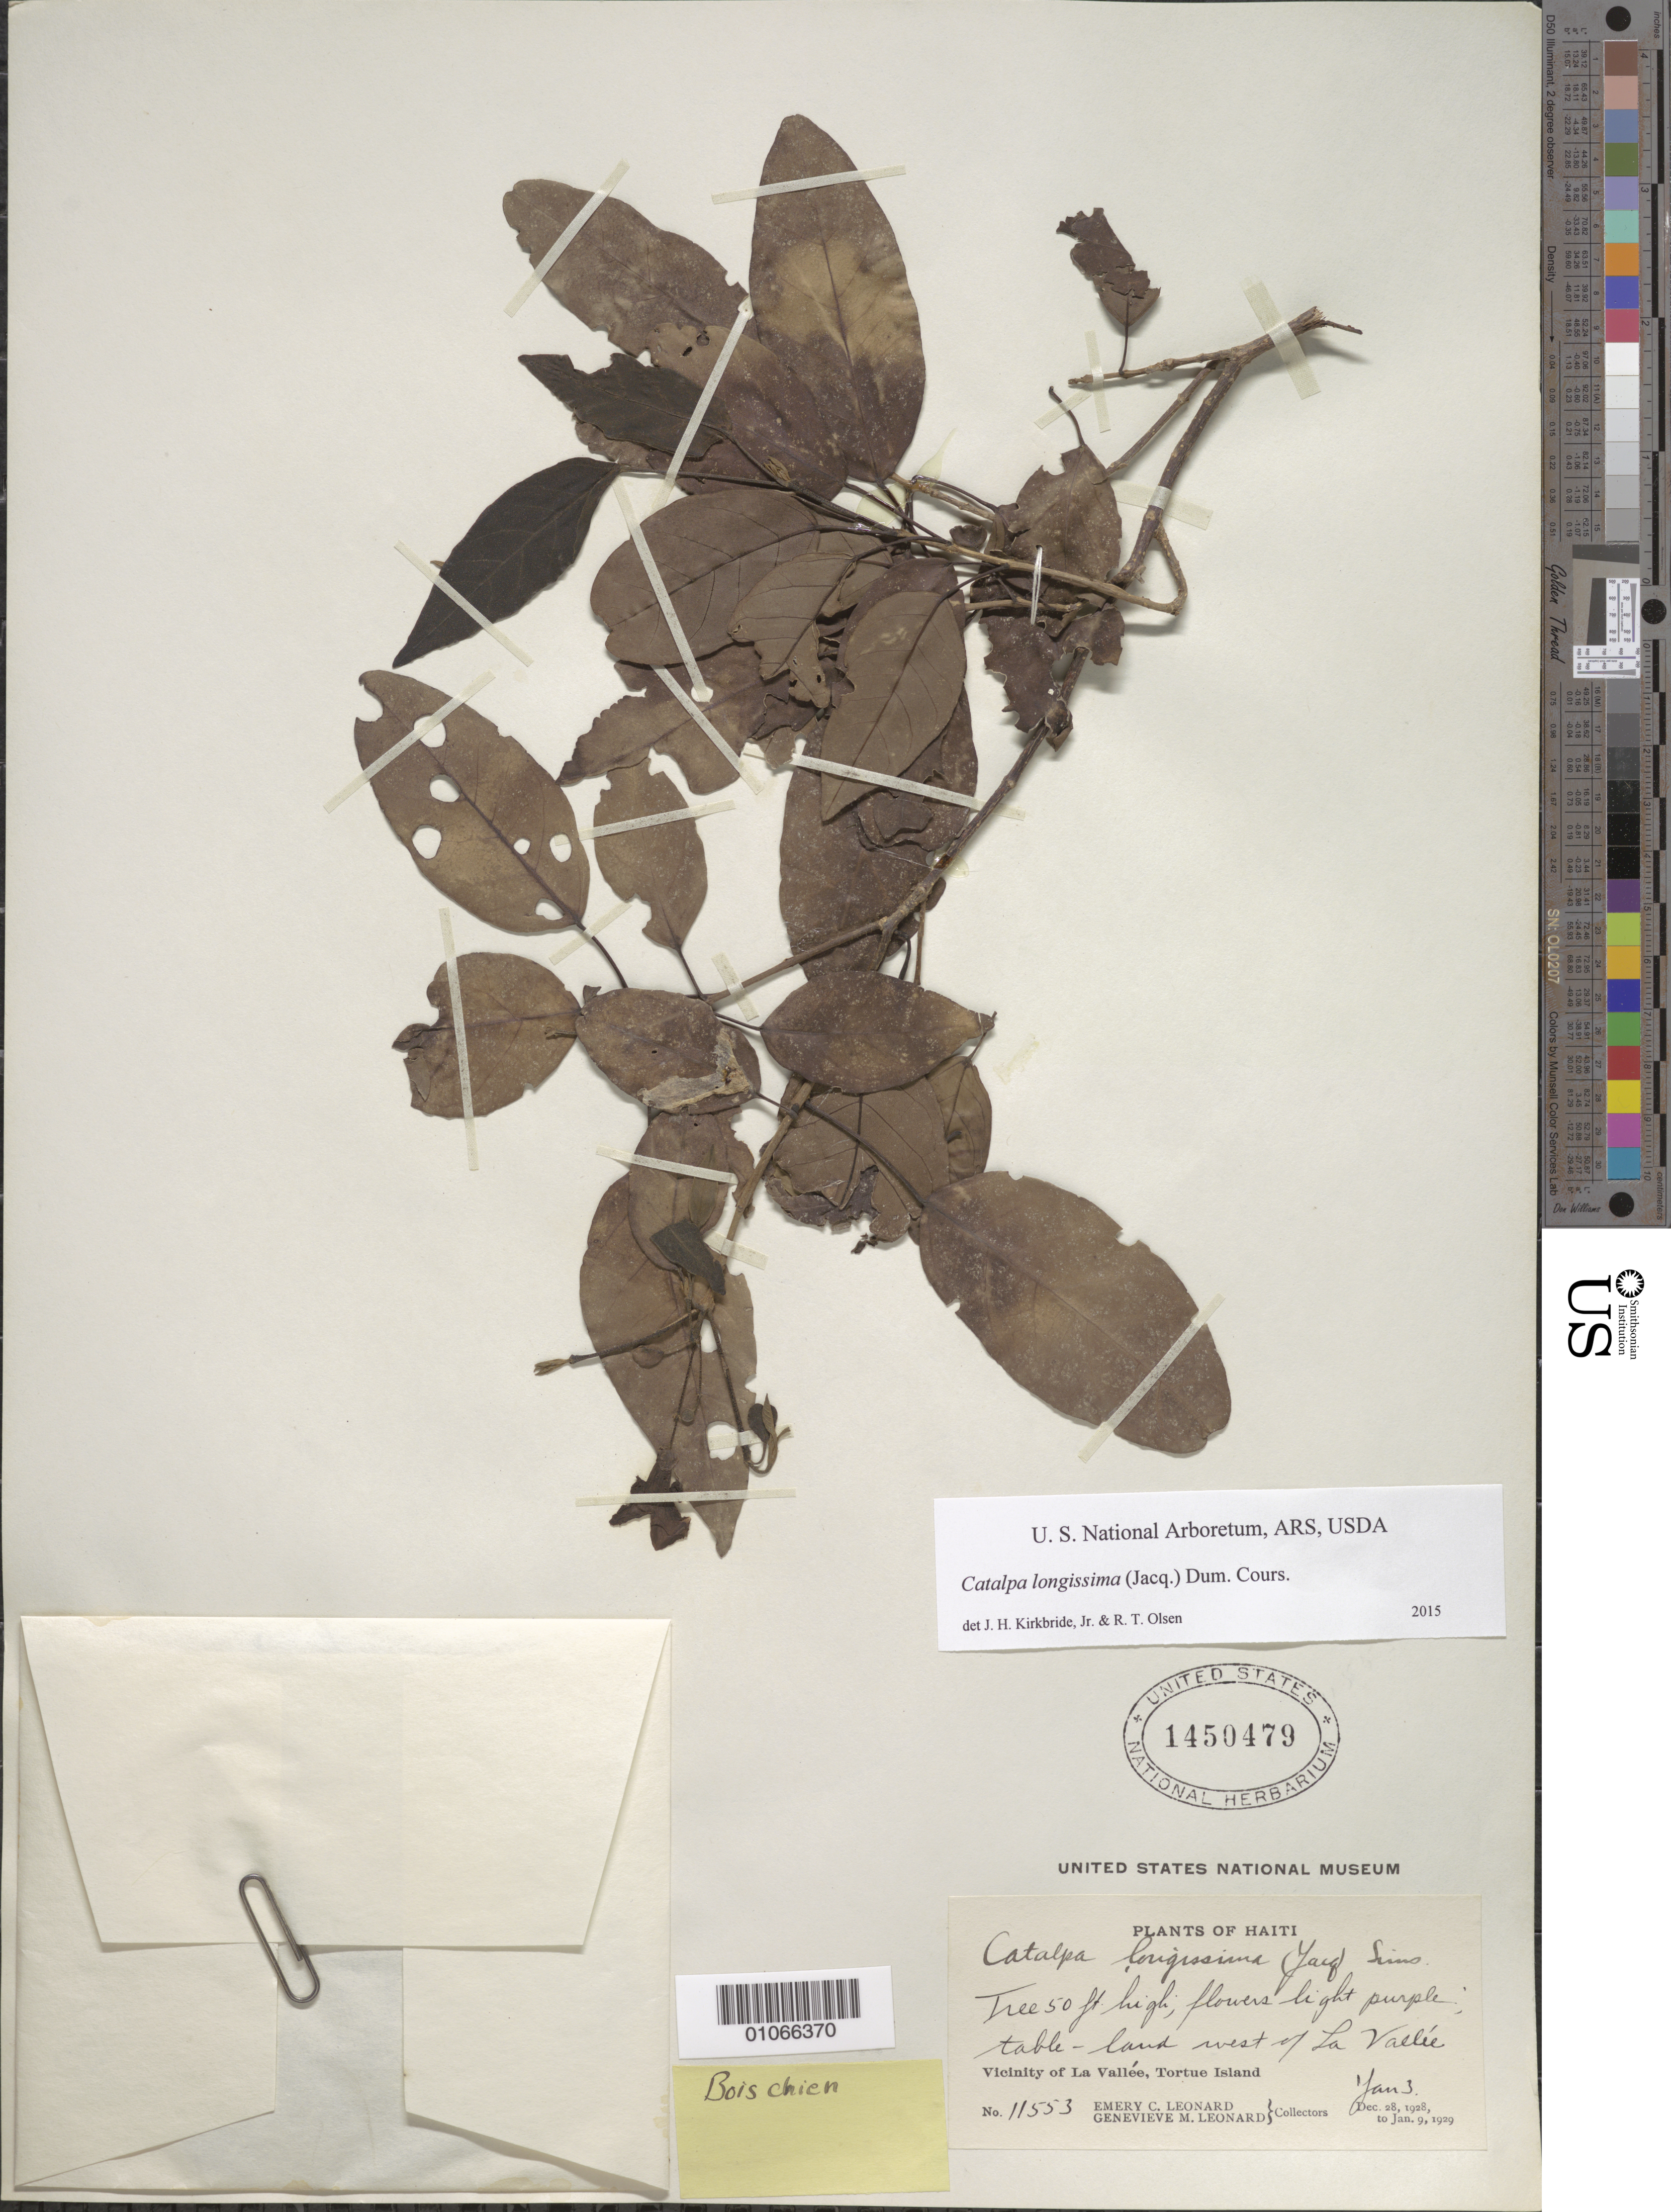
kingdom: Plantae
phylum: Tracheophyta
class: Magnoliopsida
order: Lamiales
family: Bignoniaceae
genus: Catalpa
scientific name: Catalpa longissima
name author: (Jacq.) Dum. Cours.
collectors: E. C. Leonard & G. M. Leonard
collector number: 11553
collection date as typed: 28 Dec 1928 to 09 Jan 1929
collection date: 1928-12-28/1929-01-09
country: Haiti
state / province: Nord-Óuest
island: Île de la Tortue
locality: Table-land west of La Vallee, Tortue Island.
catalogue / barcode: US 1450479